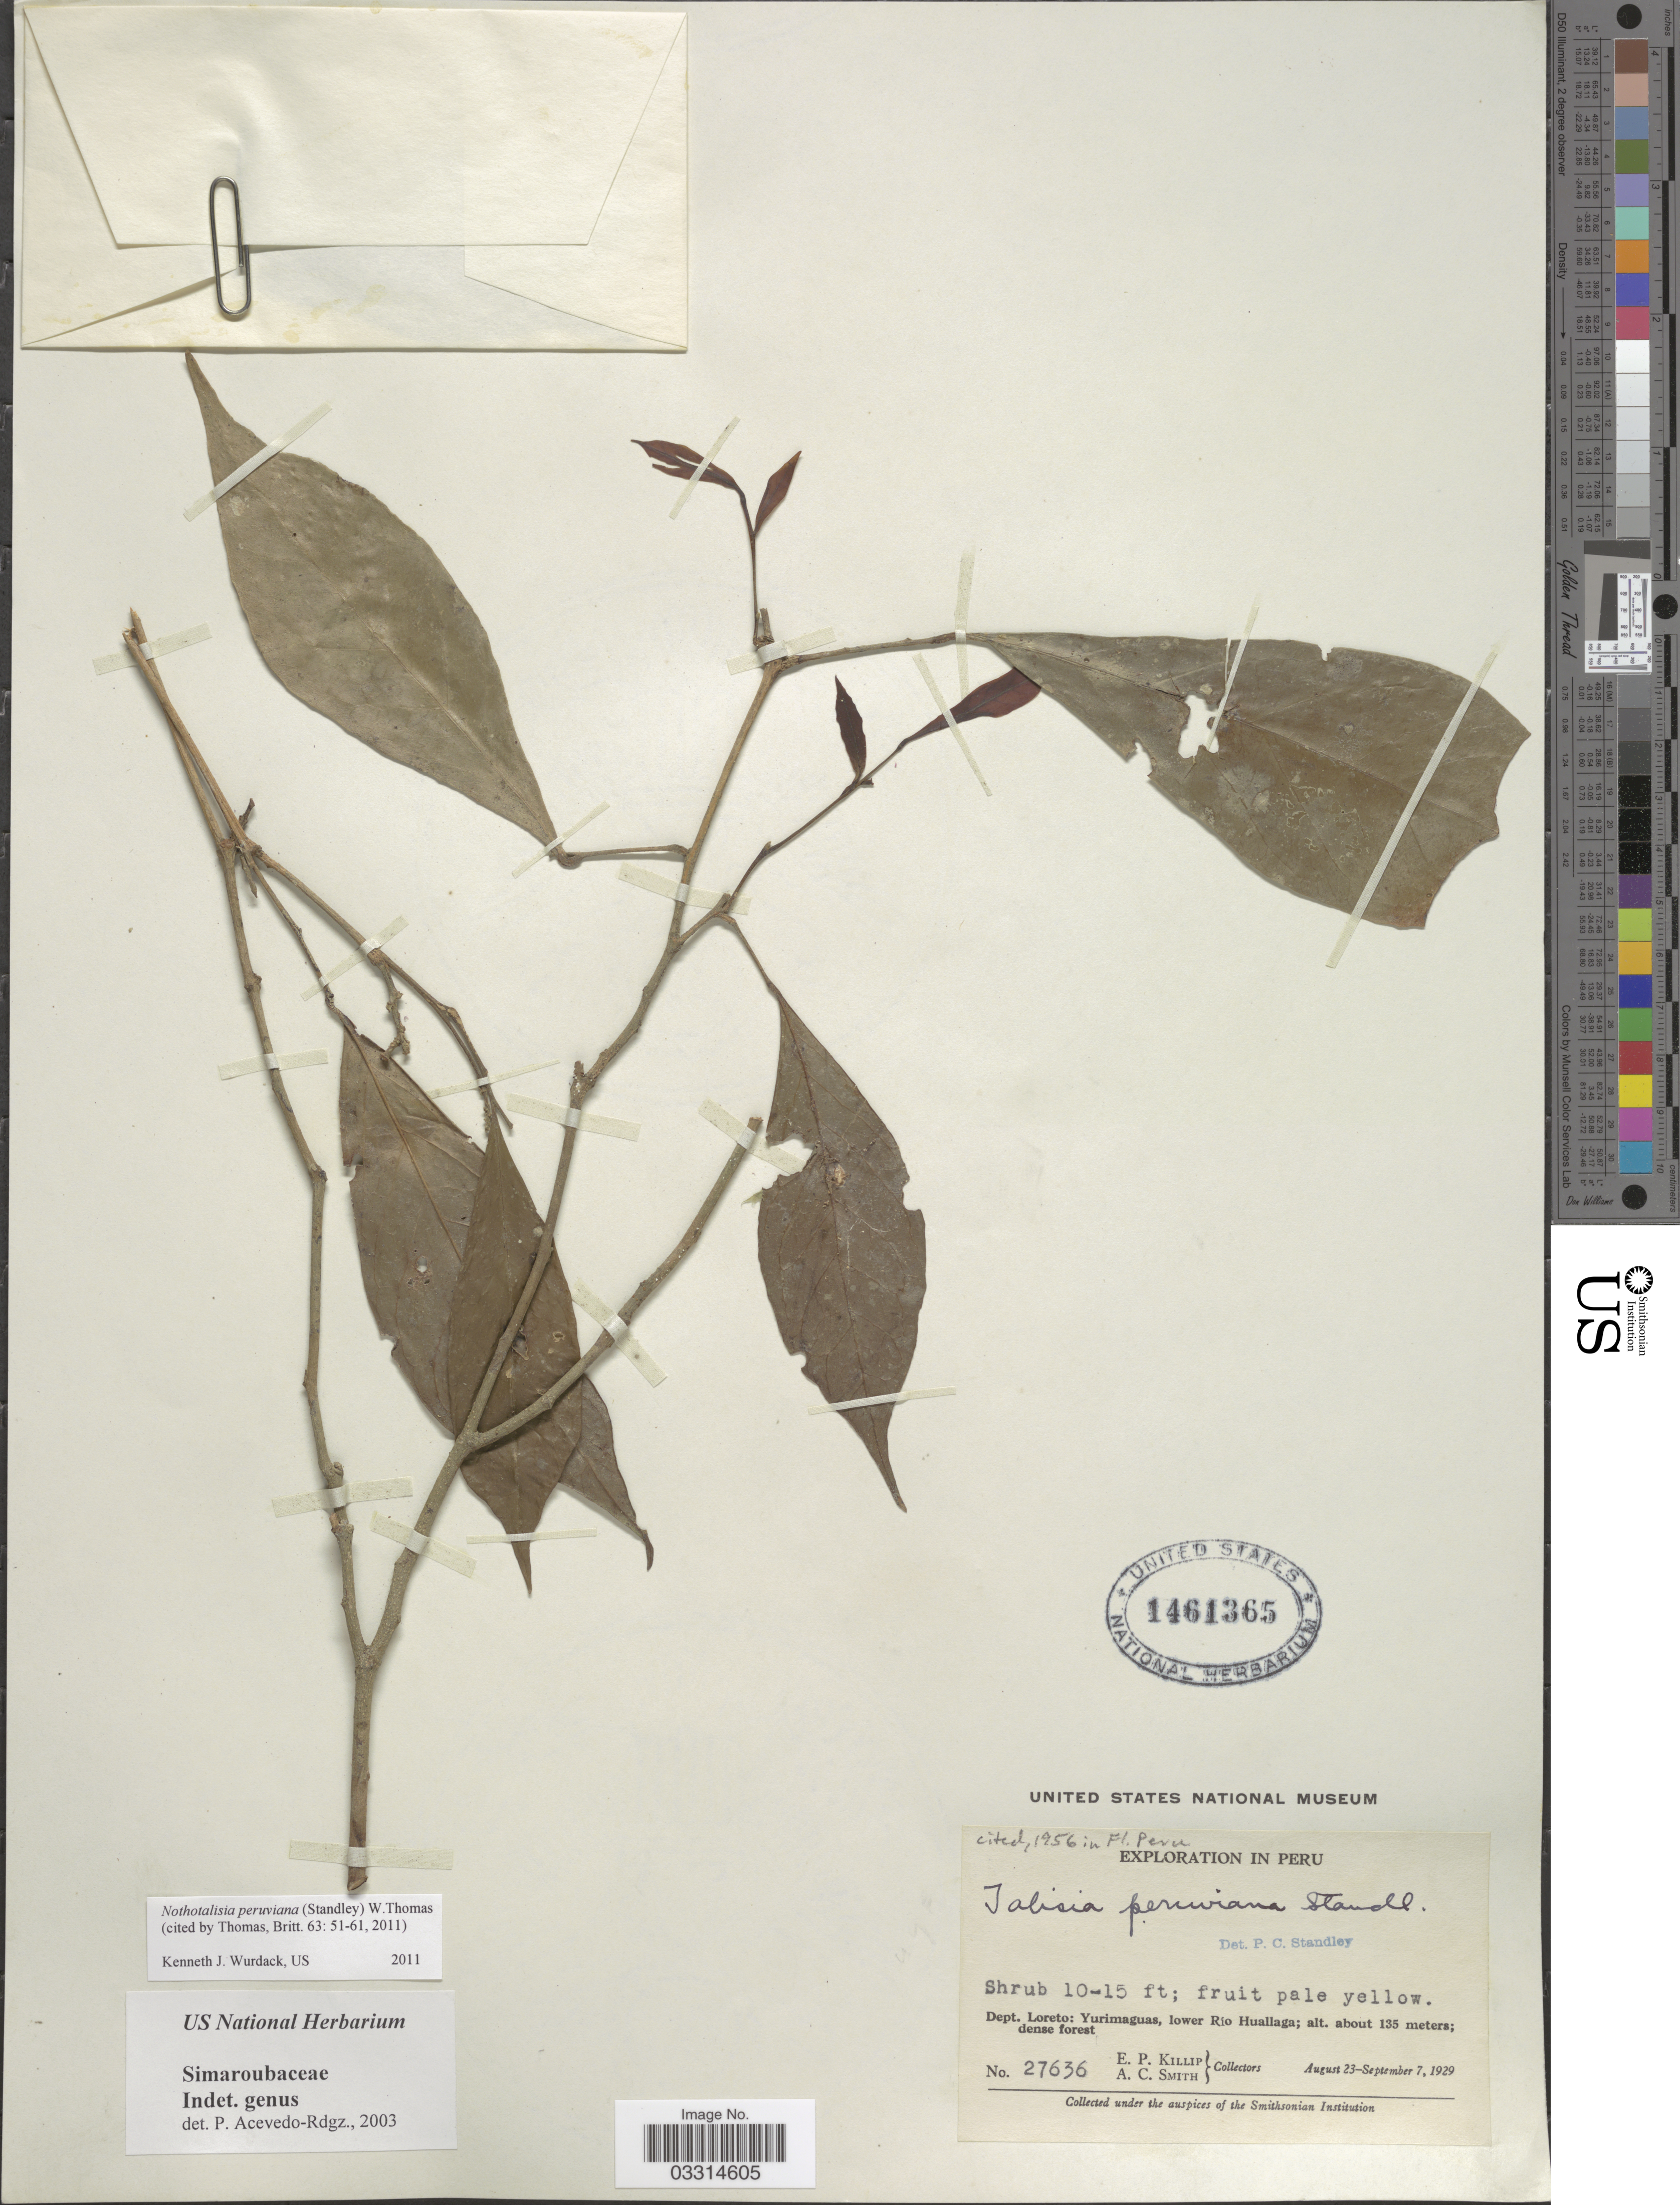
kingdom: Plantae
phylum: Tracheophyta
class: Magnoliopsida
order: Picramniales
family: Picramniaceae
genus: Nothotalisia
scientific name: Nothotalisia peruviana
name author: (Standl.) W.W. Thomas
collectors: E. P. Killip & A. C. Smith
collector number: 27636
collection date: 1929-08-23/1929-09-07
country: Peru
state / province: Loreto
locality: Dept. Loreto:Yurimaguas, lower Río Huallaga.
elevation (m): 135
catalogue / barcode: US 1461365